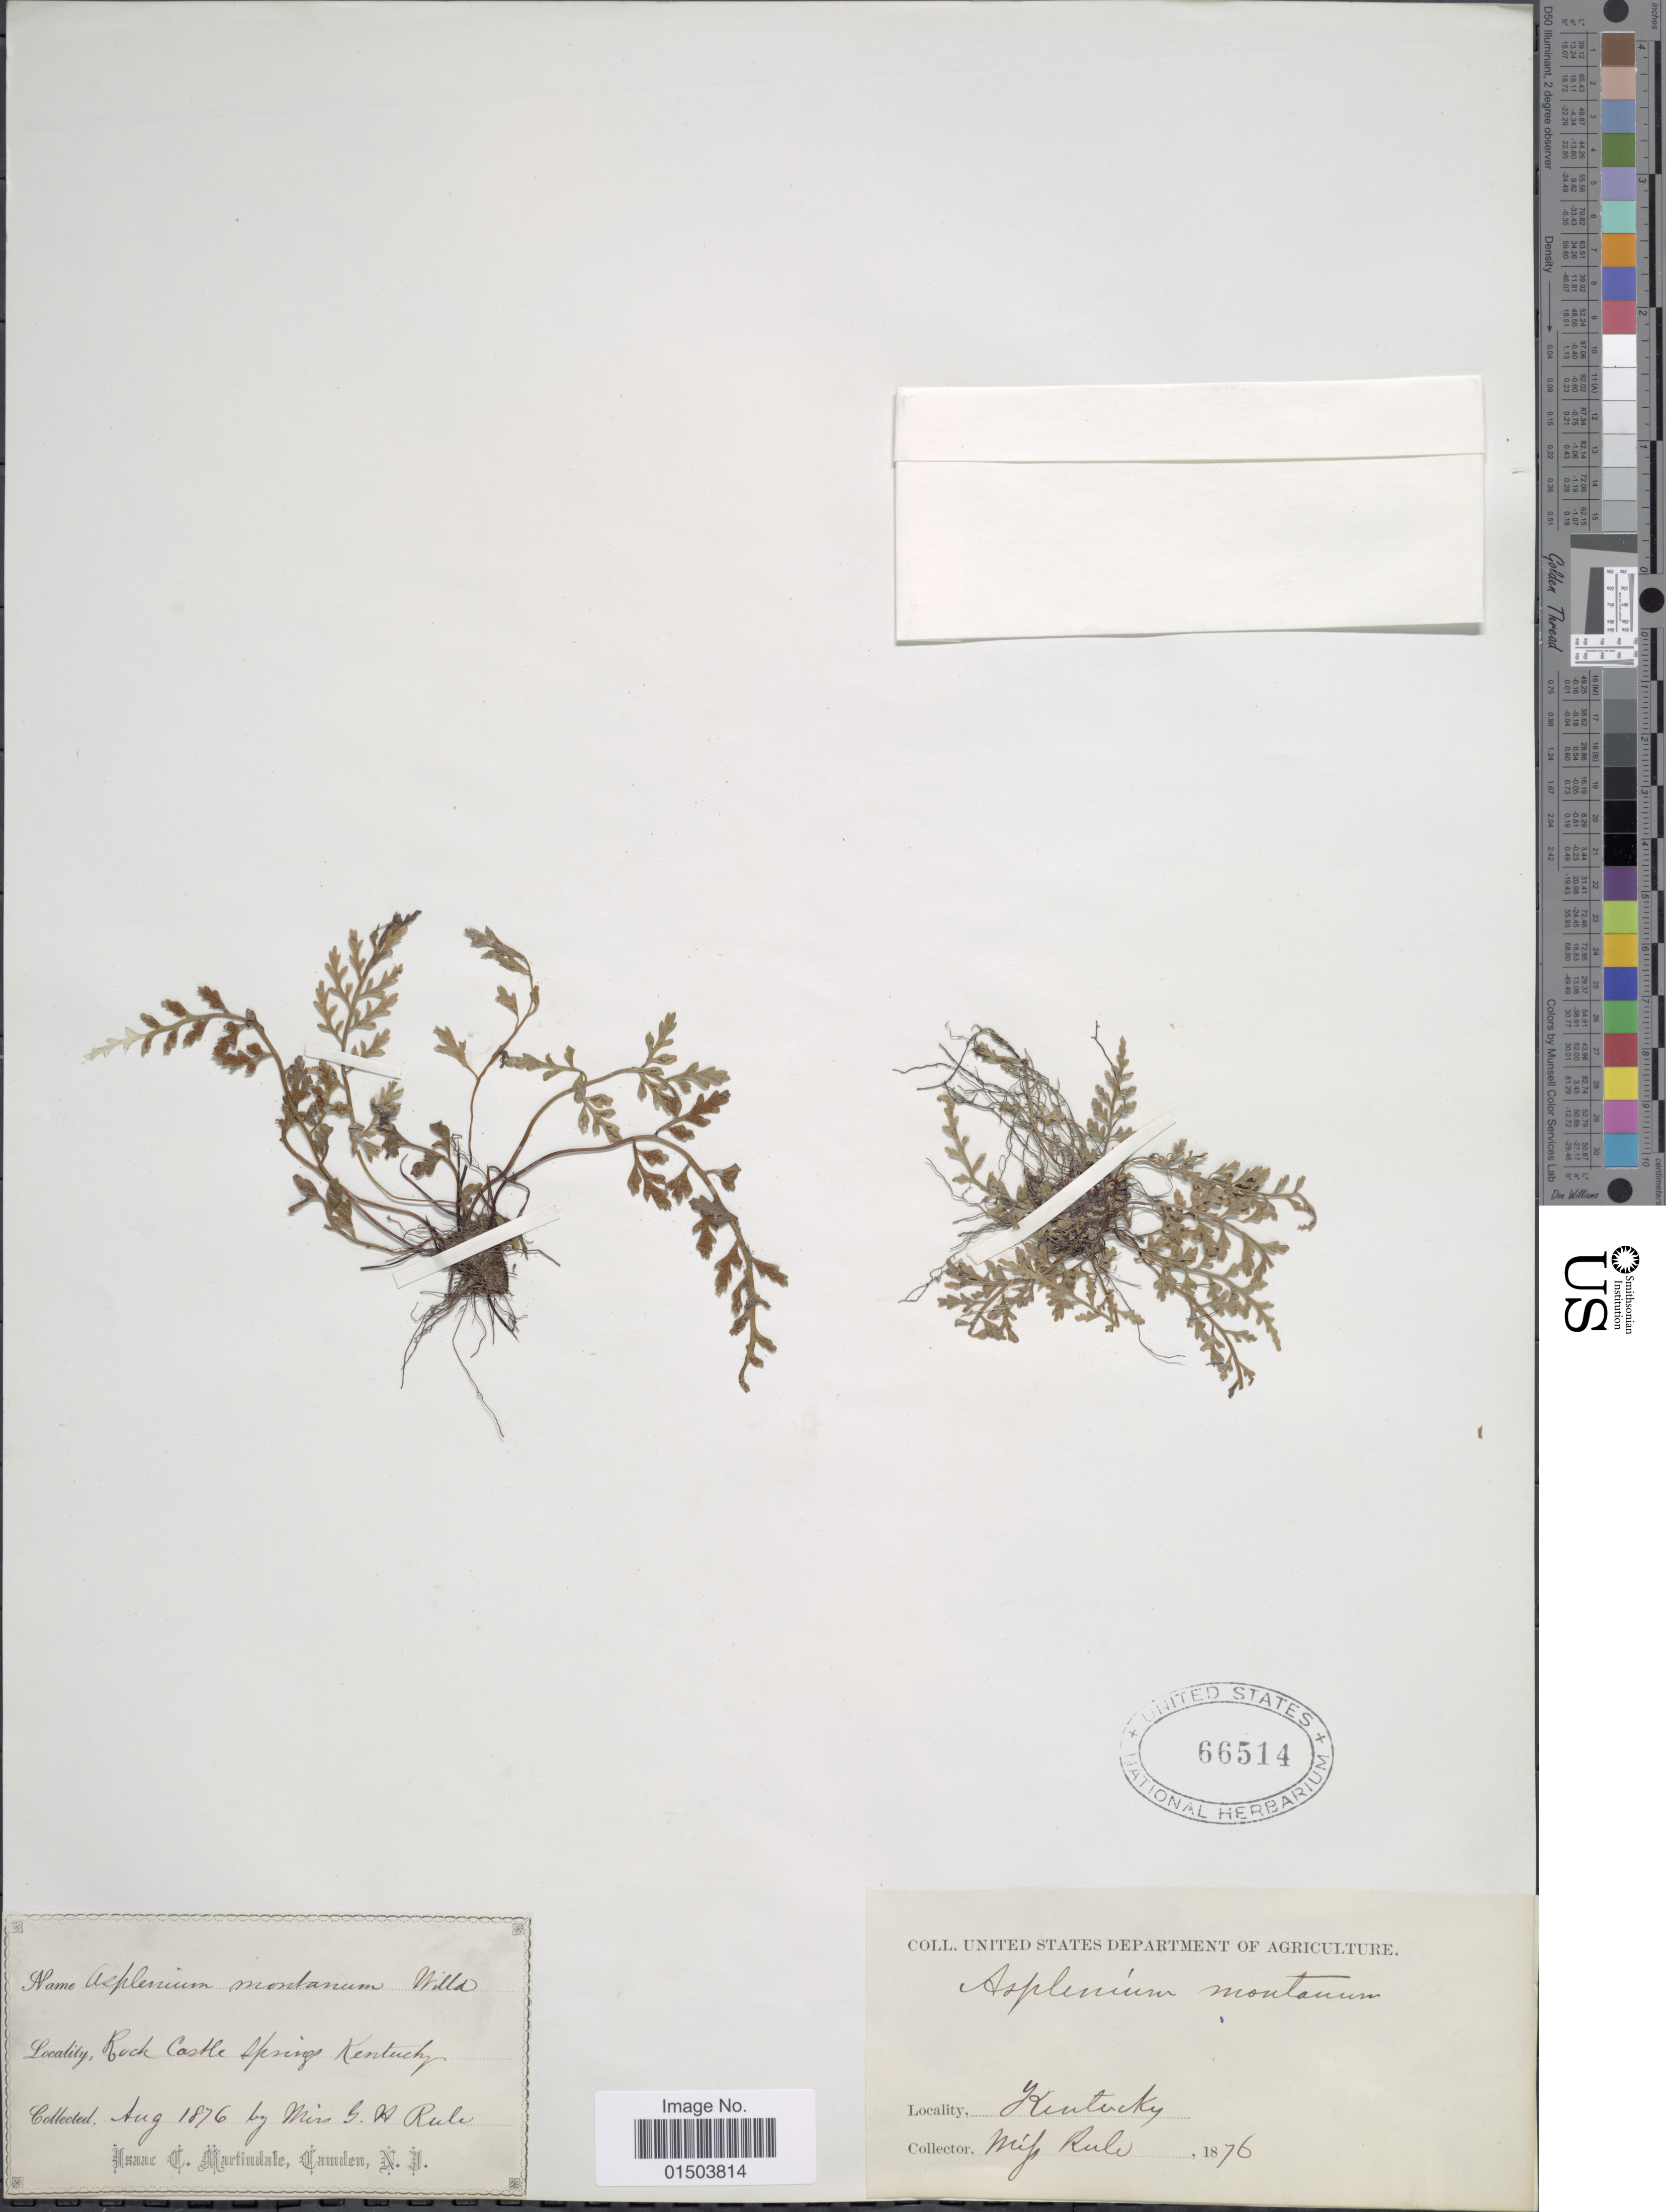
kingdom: Plantae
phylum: Tracheophyta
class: Polypodiopsida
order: Polypodiales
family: Aspleniaceae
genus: Asplenium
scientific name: Asplenium montanum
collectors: E. Rule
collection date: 1876-08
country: United States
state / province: Kentucky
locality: Rock Castle Springs Kentucky.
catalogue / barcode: US 66514